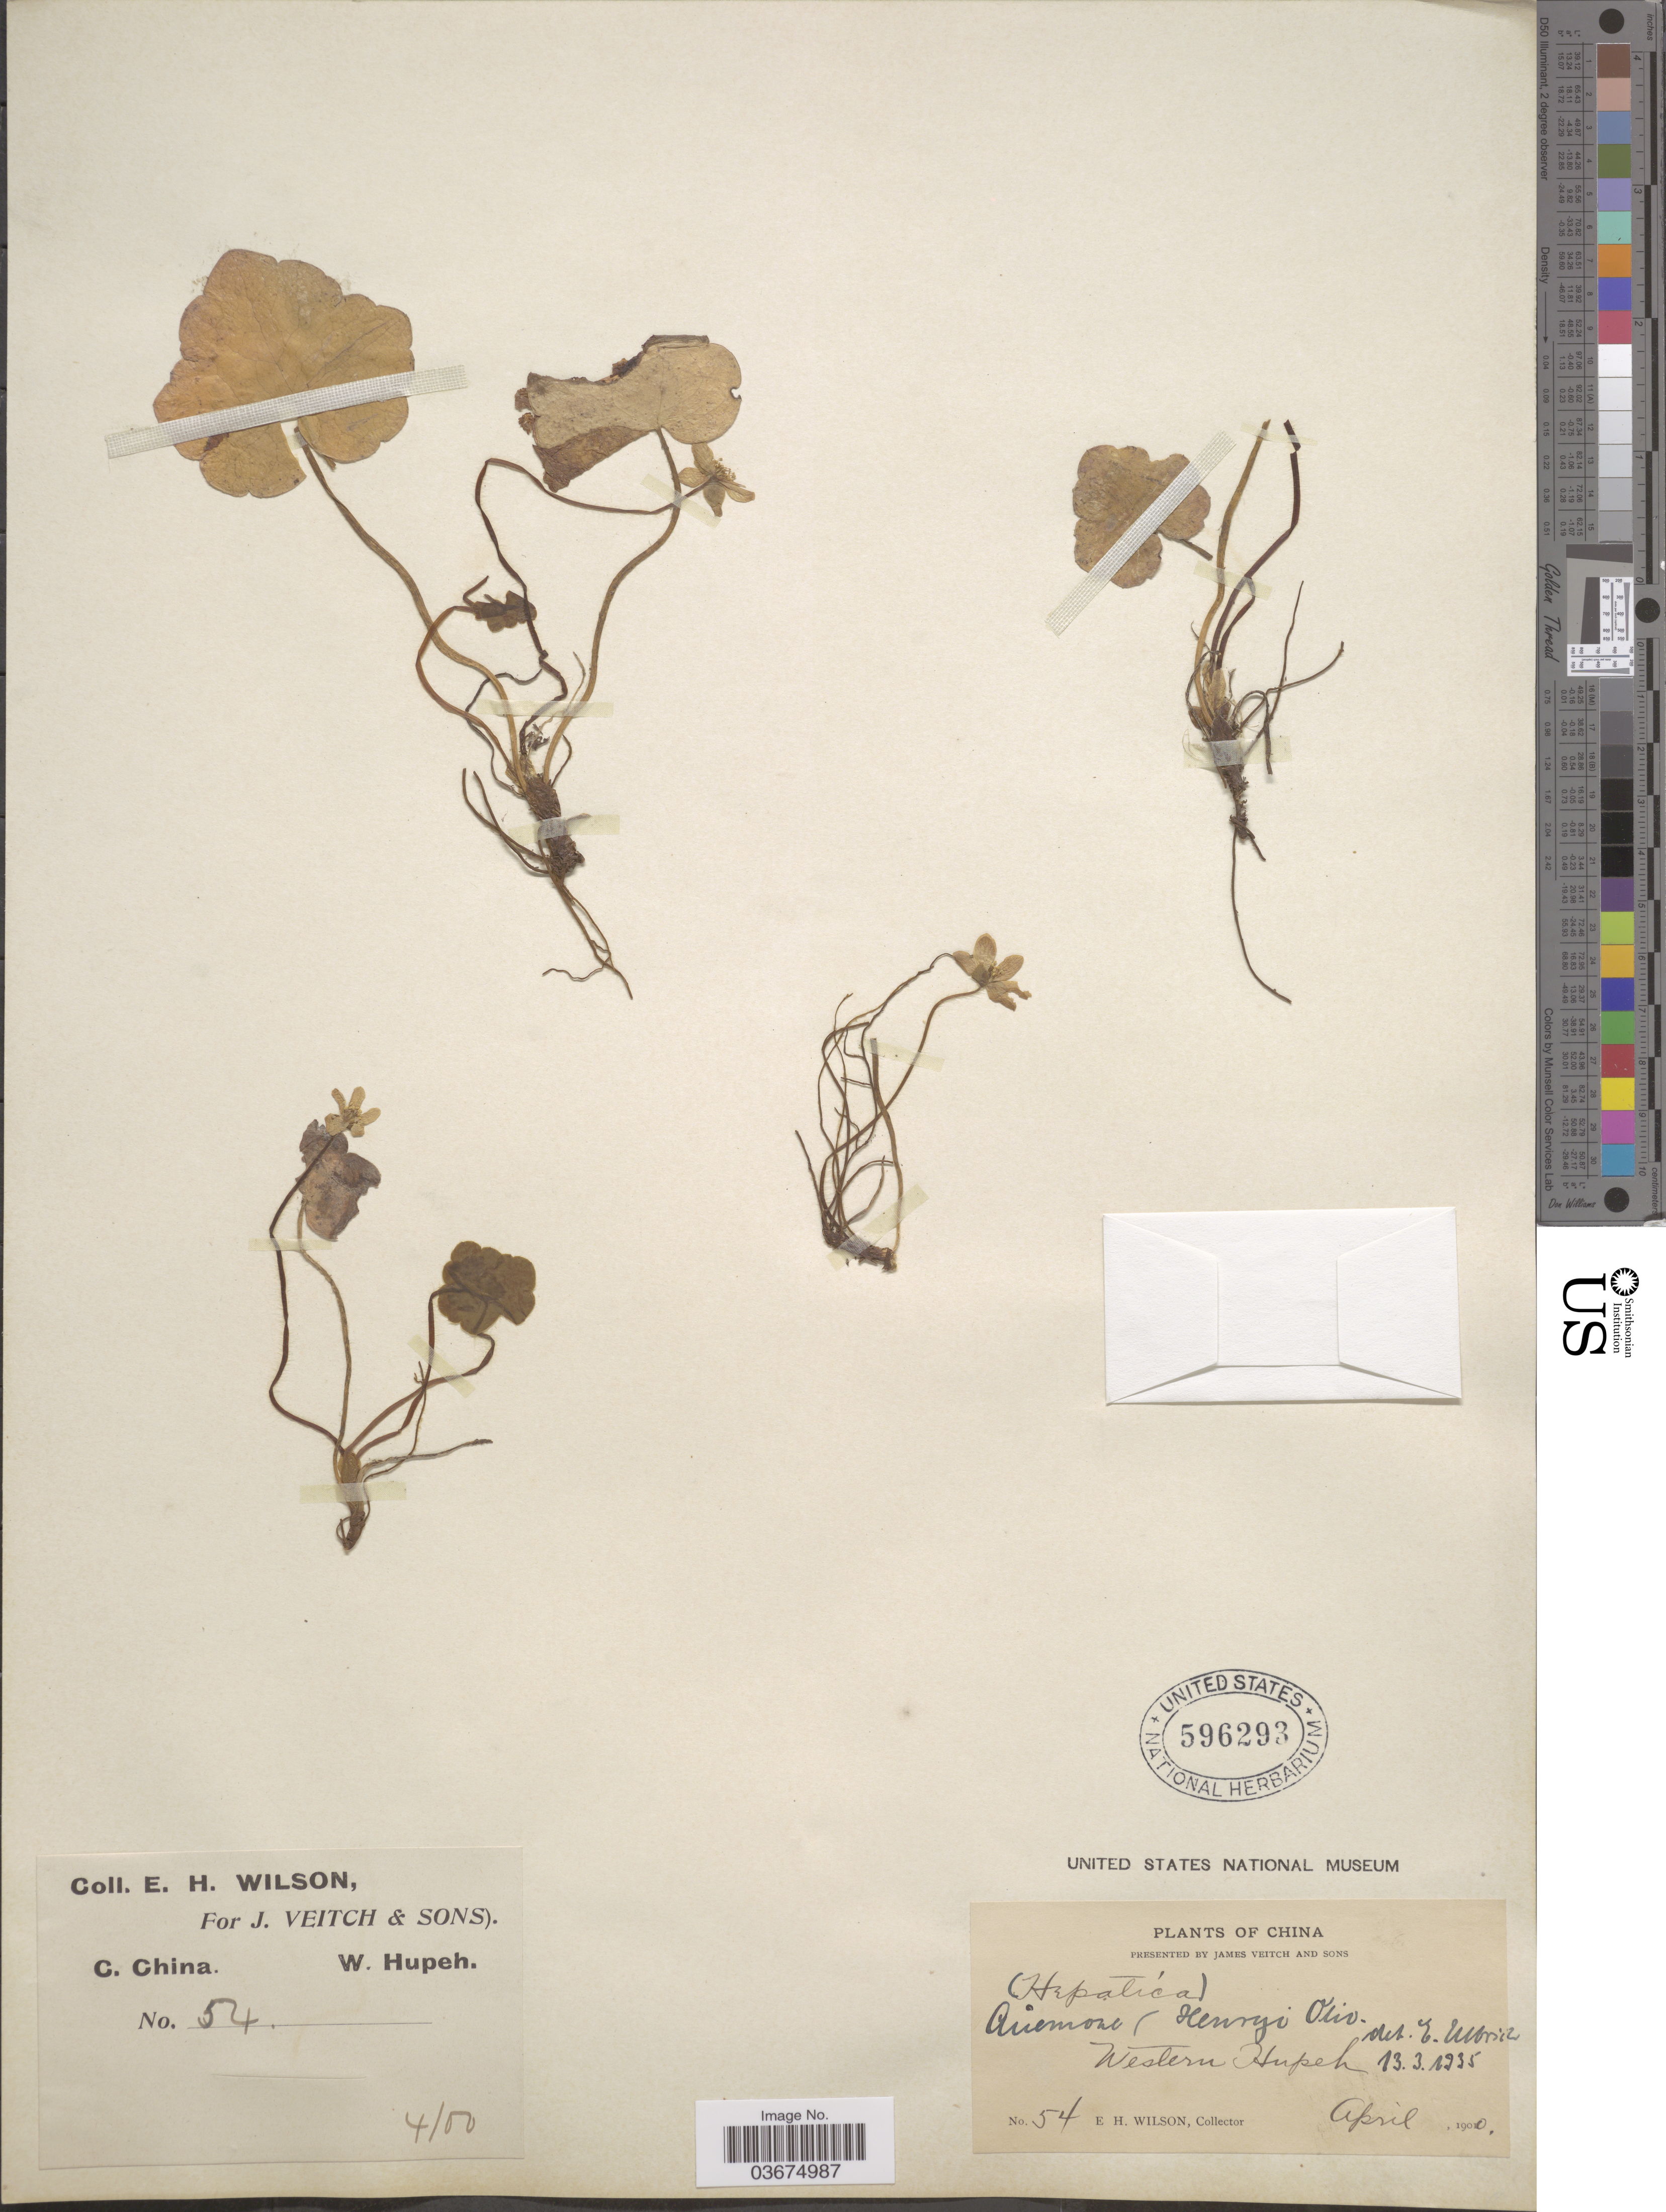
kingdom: Plantae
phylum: Tracheophyta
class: Magnoliopsida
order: Ranunculales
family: Ranunculaceae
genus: Hepatica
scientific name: Hepatica henryi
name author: (Oliv.) Steward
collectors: E. Wilson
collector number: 54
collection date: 1900-04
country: China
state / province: Hubei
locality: C. China, Western Hupeh.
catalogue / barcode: US 596293